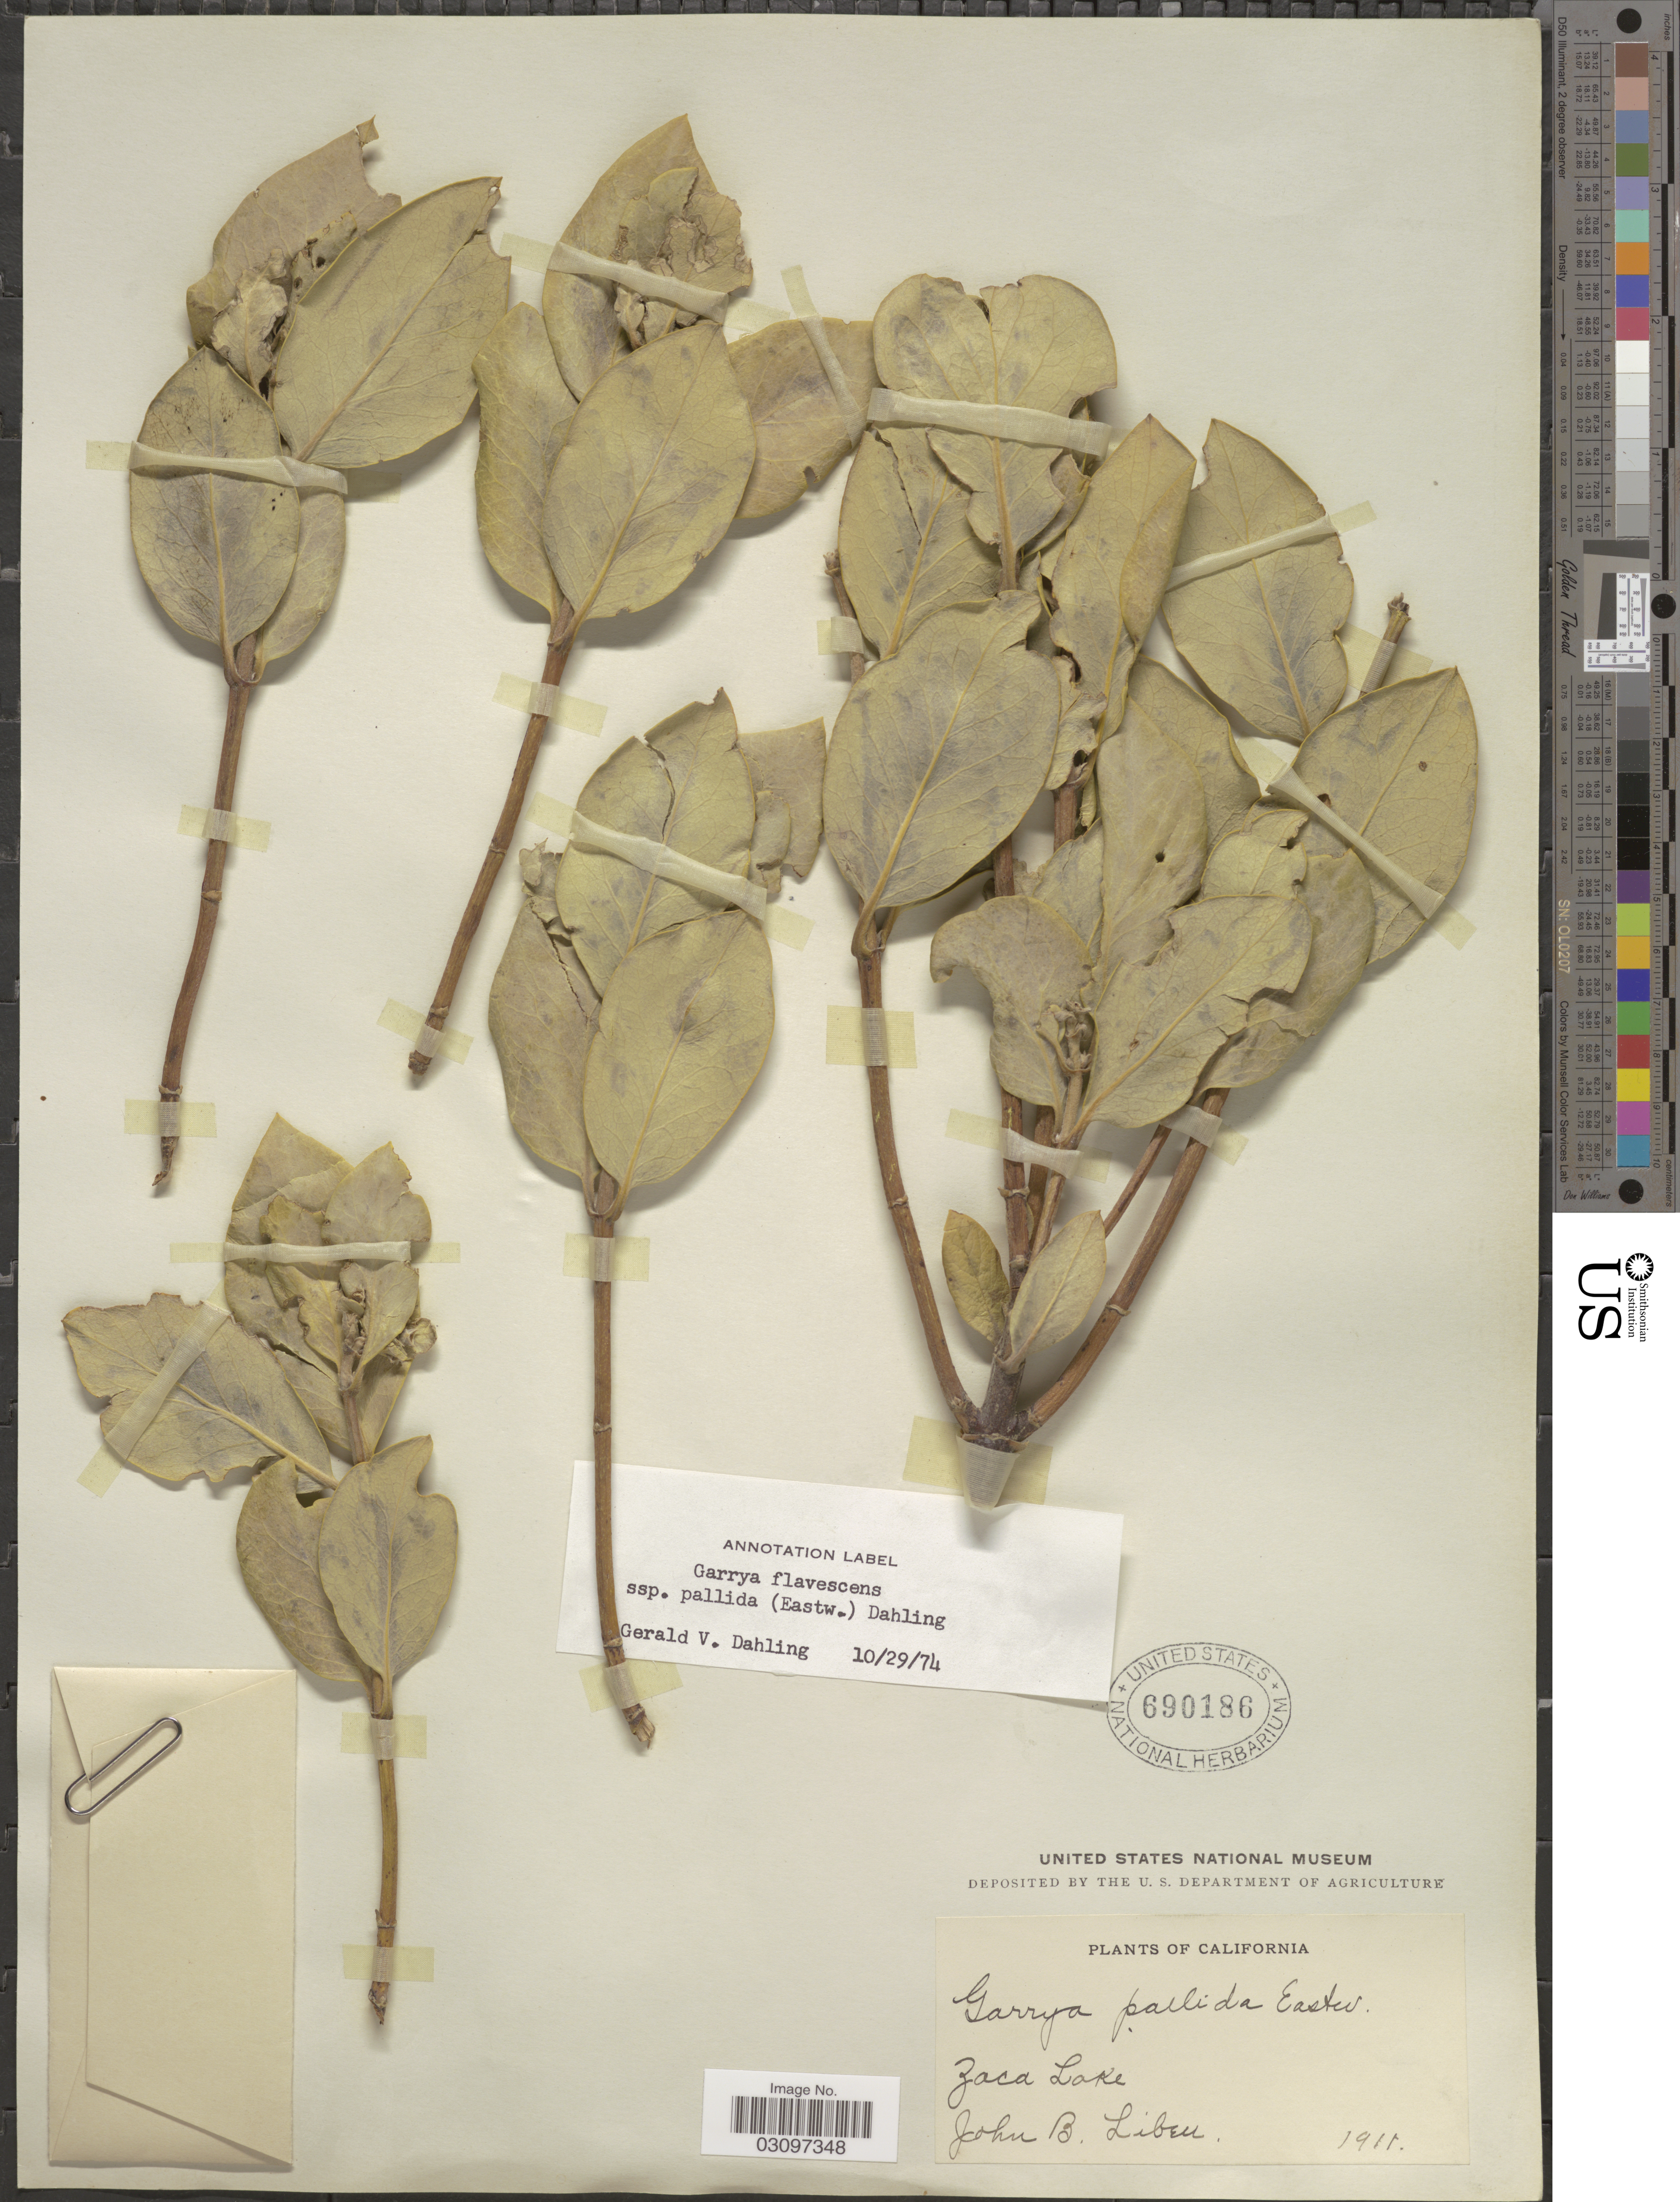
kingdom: Plantae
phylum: Tracheophyta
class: Magnoliopsida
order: Garryales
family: Garryaceae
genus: Garrya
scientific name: Garrya flavescens subsp. pallida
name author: (Eastw.) Bacig. ex Ewan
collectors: J. Liben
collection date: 1911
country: United States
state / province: California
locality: Zaca Lake.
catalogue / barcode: US 690186